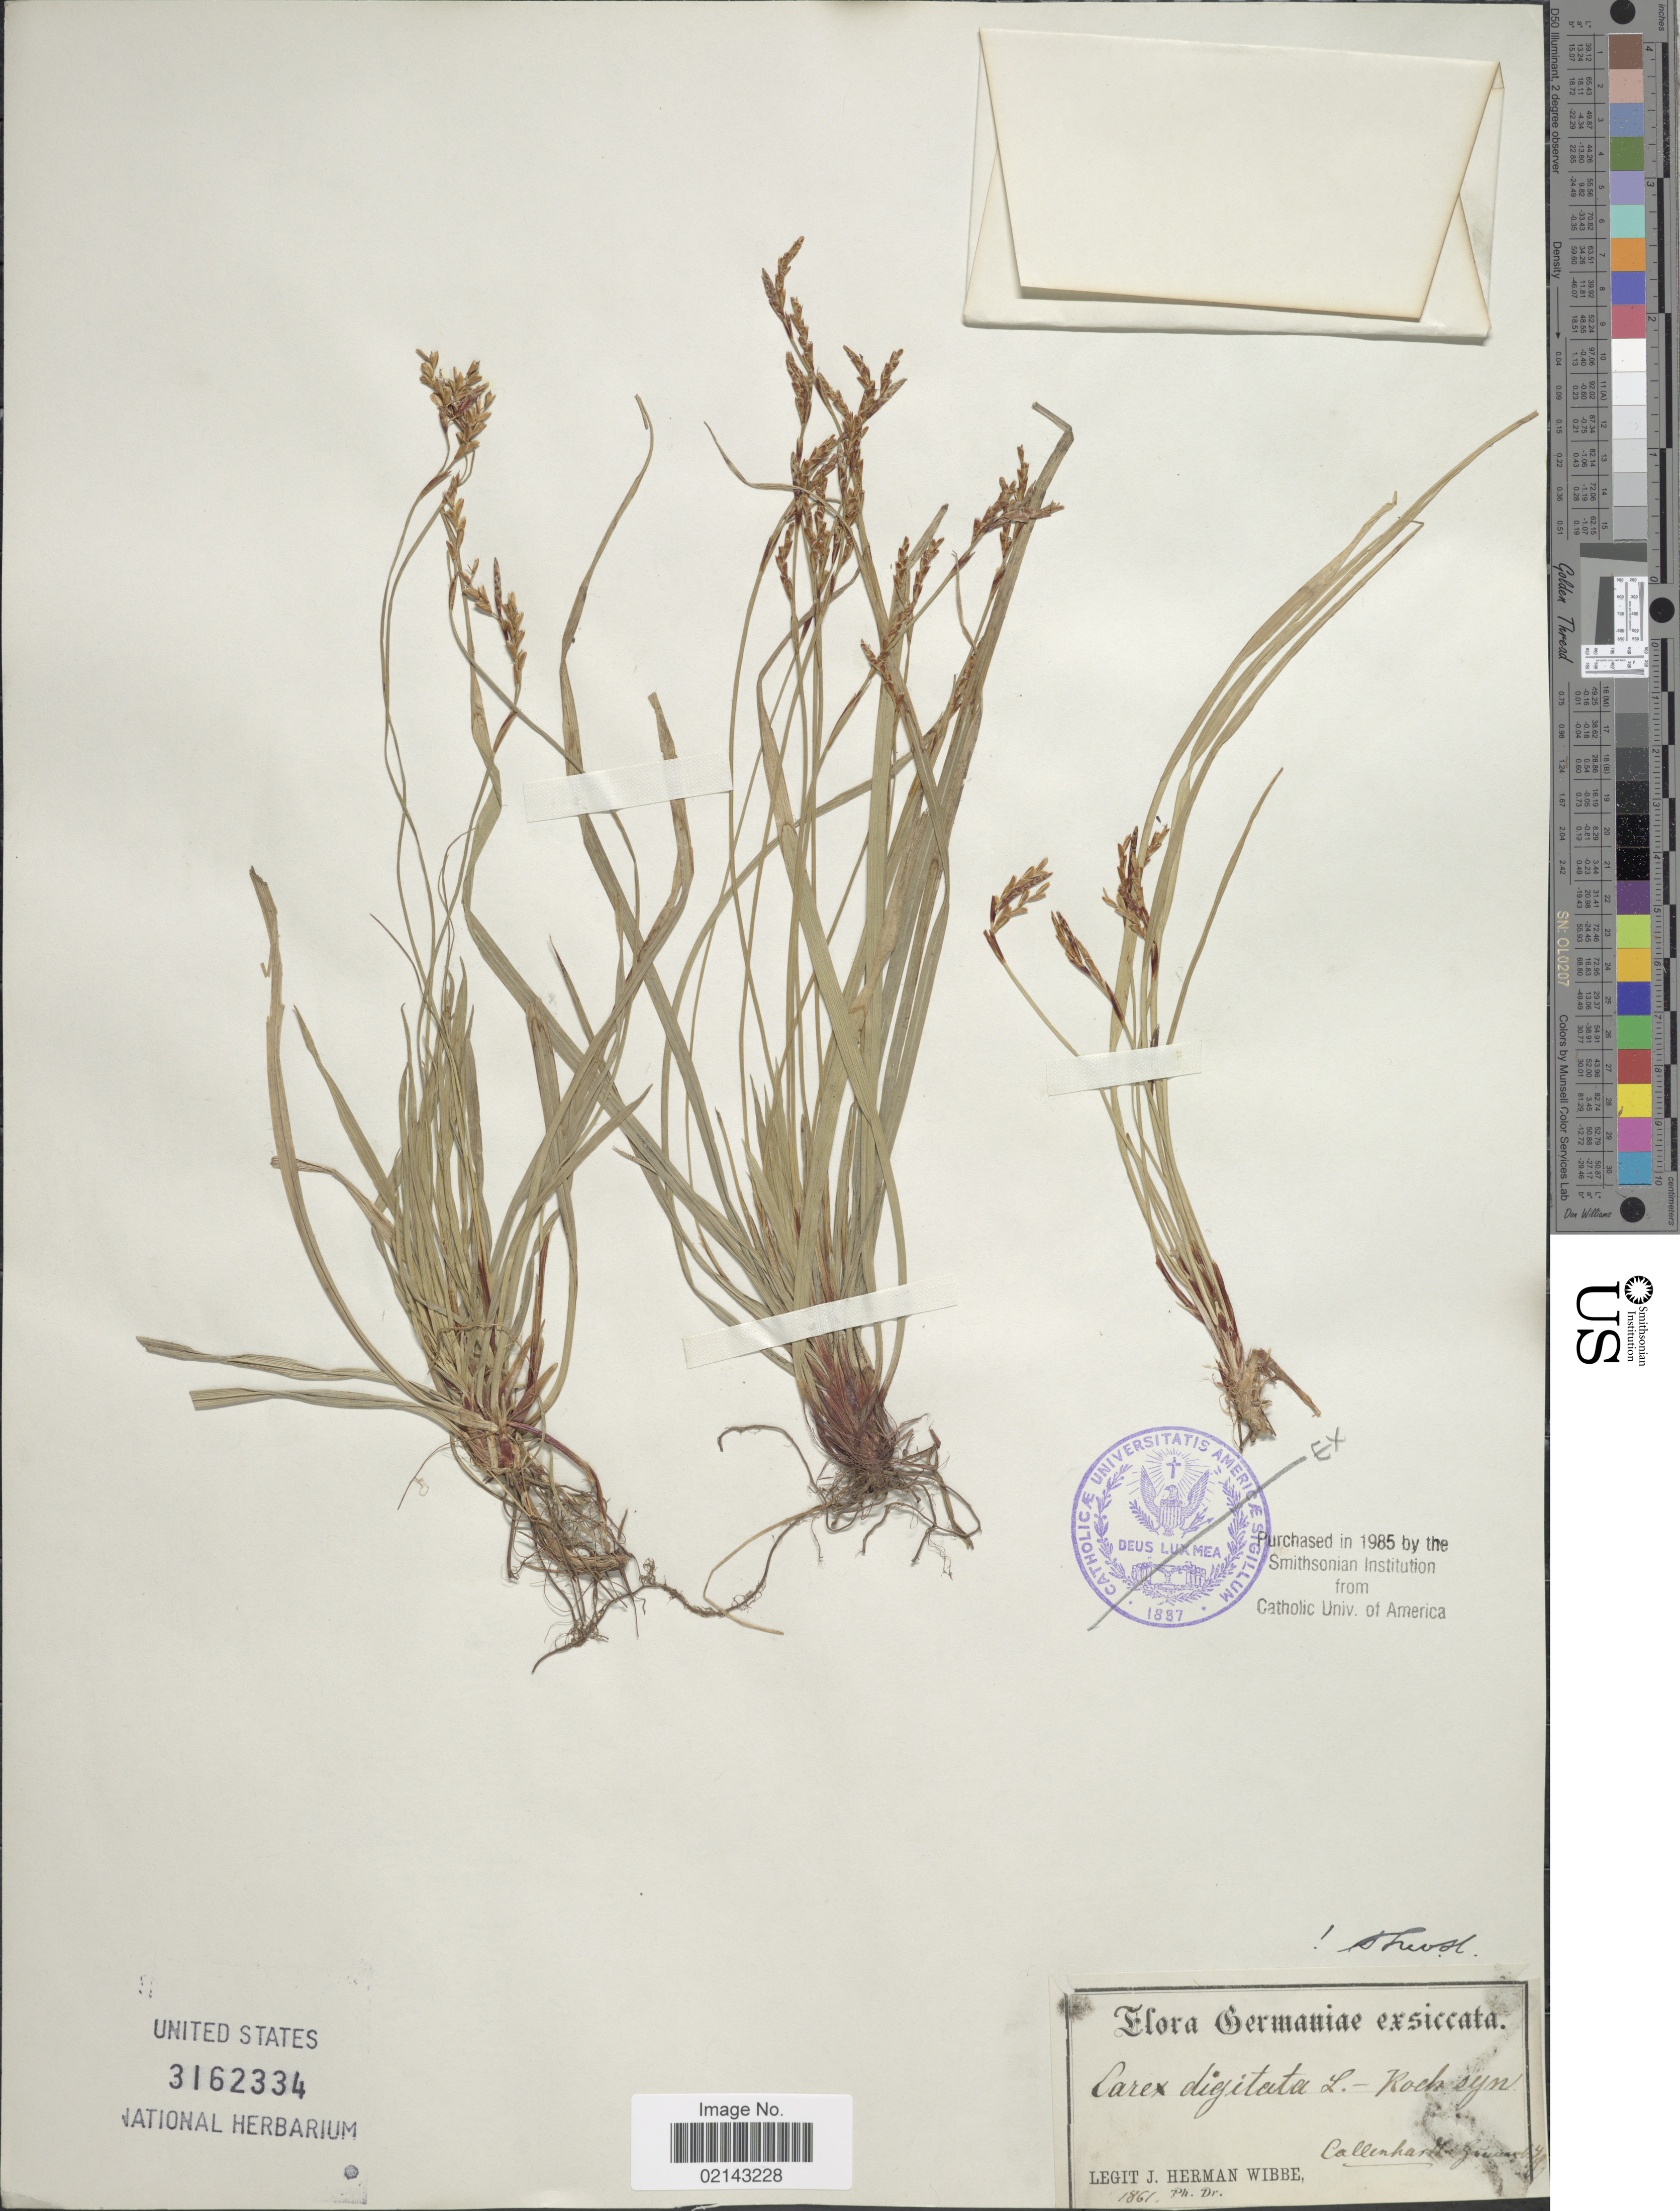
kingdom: Plantae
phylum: Tracheophyta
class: Liliopsida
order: Poales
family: Cyperaceae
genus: Carex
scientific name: Carex digitata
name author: L.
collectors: J. Wibbe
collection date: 1861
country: Germany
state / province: Nordrhein-Westfalen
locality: Callenhardt: Sauerland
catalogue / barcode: US 3162334